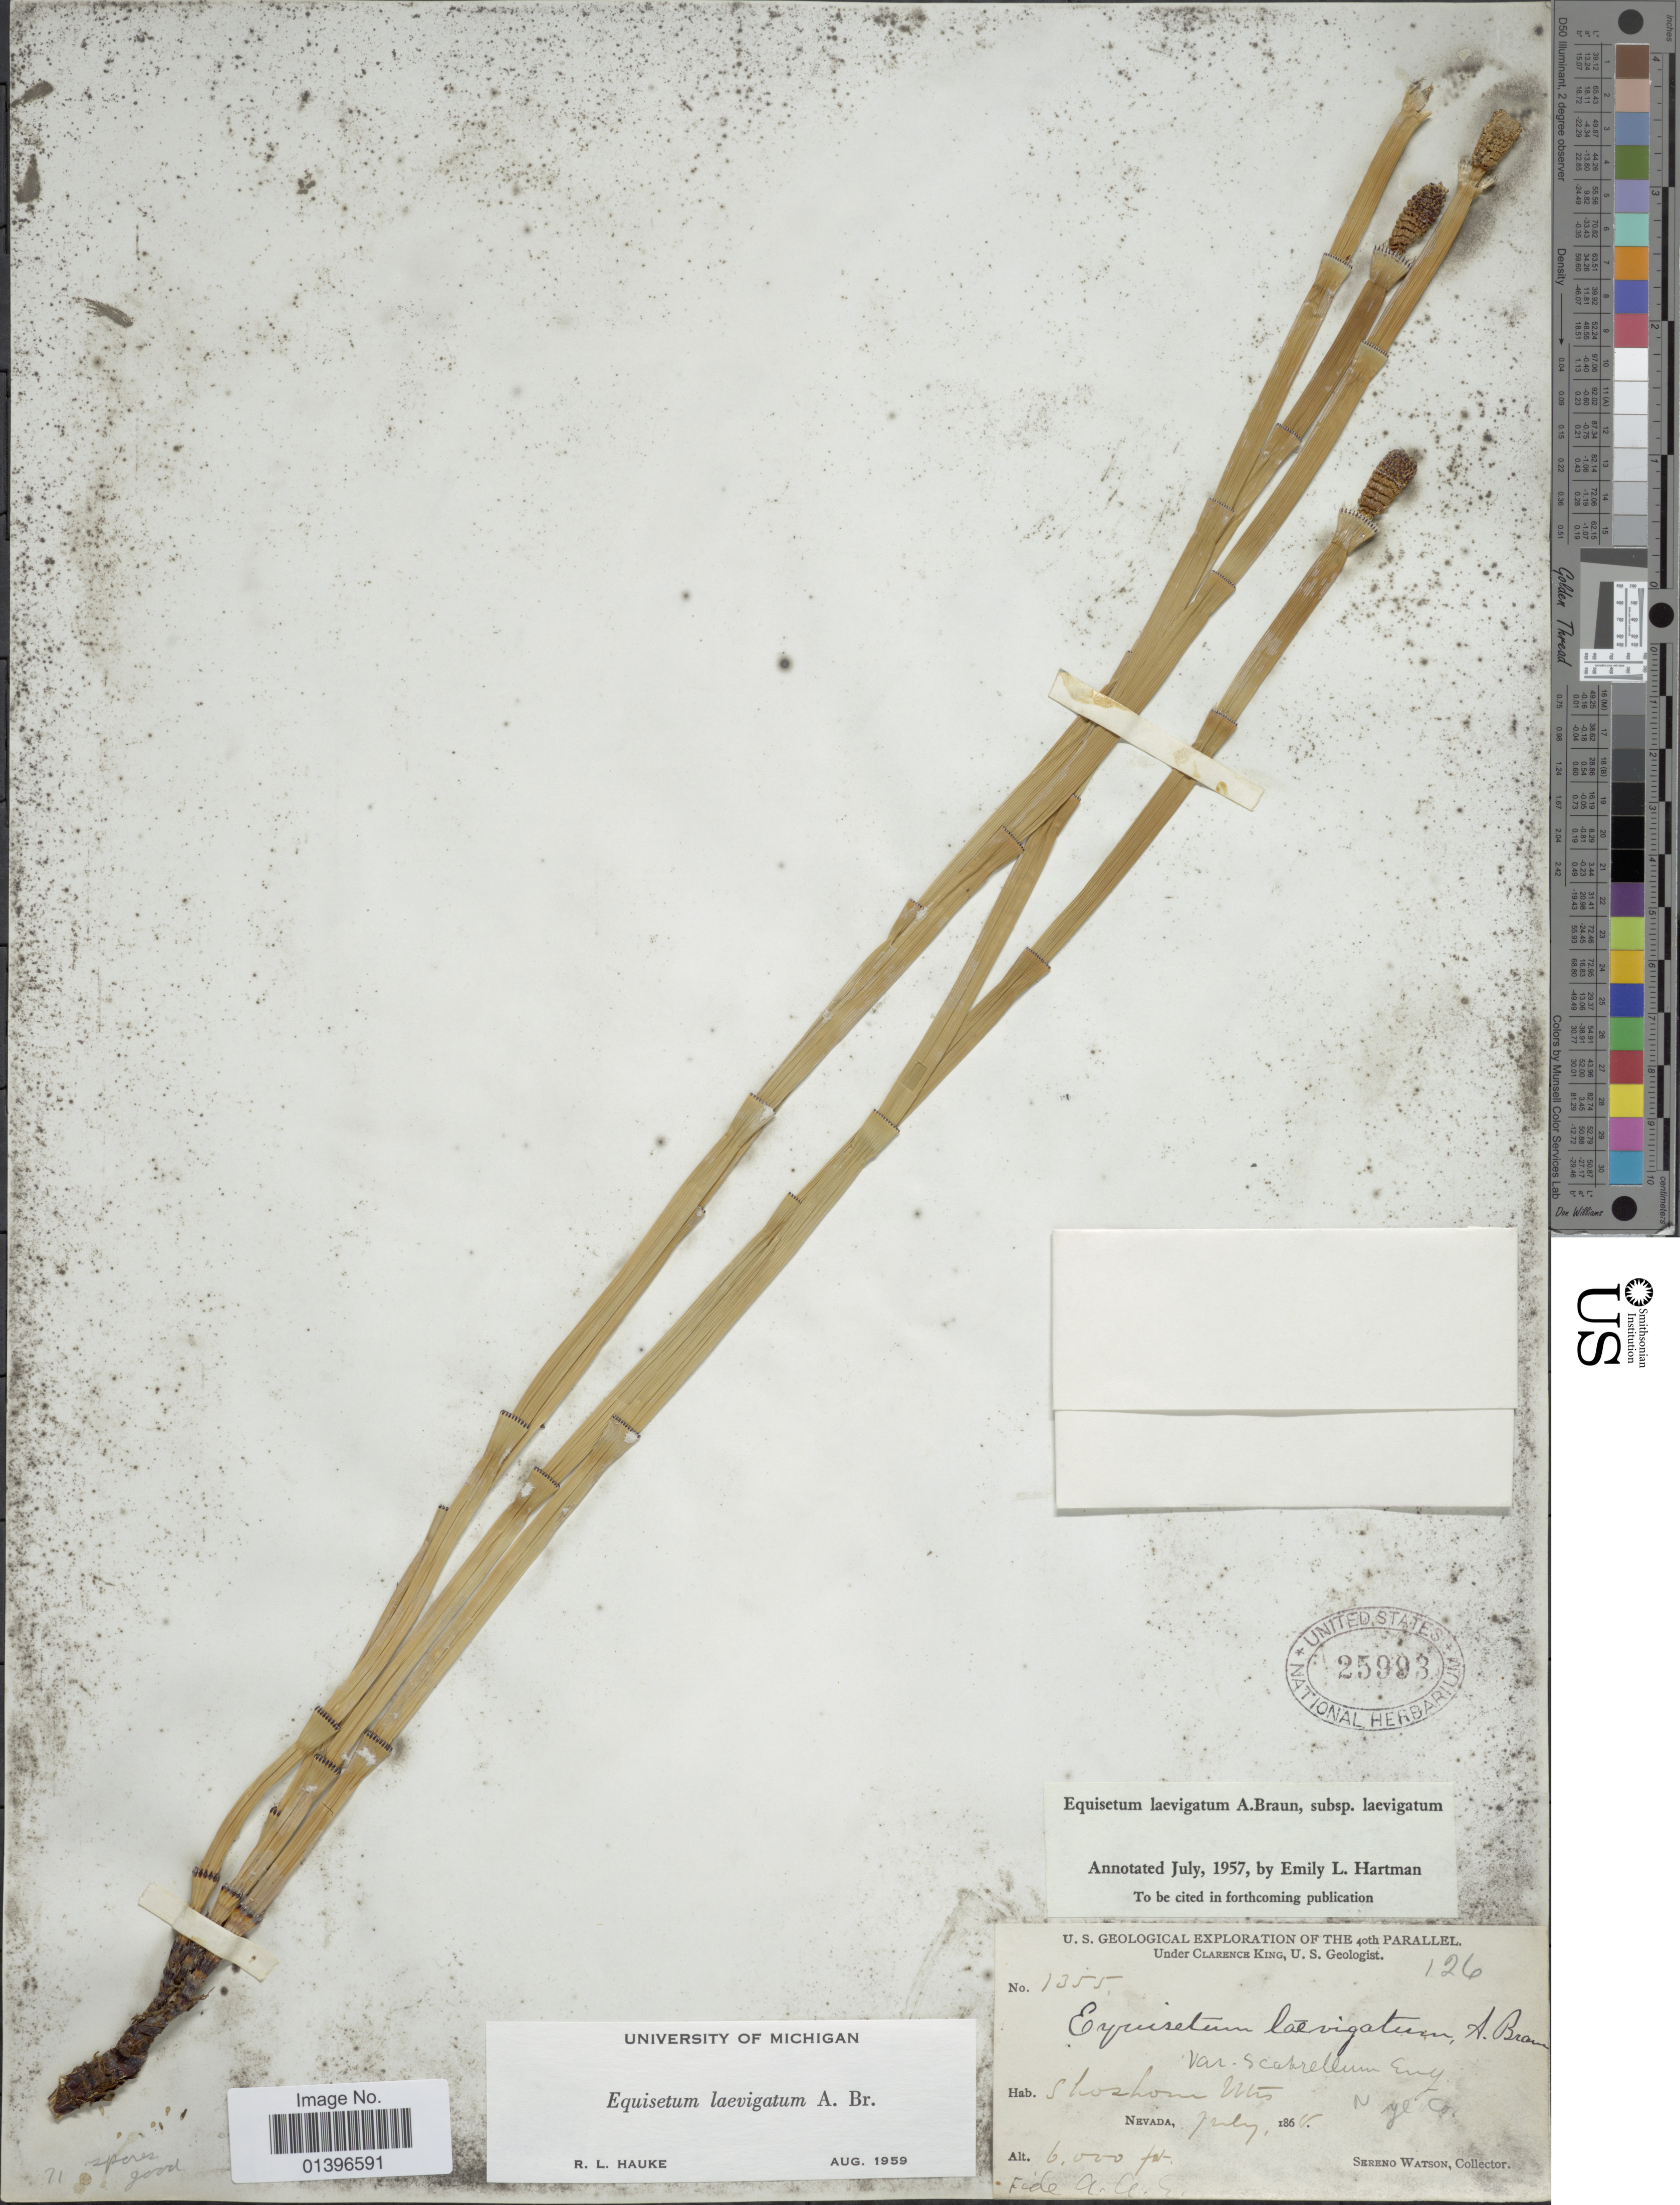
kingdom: Plantae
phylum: Tracheophyta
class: Polypodiopsida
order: Equisetales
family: Equisetaceae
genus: Equisetum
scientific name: Equisetum laevigatum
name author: A. Braun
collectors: S. Watson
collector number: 1355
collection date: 1868-07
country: United States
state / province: Nevada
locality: Shoshom Mts., Nye Co.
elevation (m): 1829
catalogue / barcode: US 25993